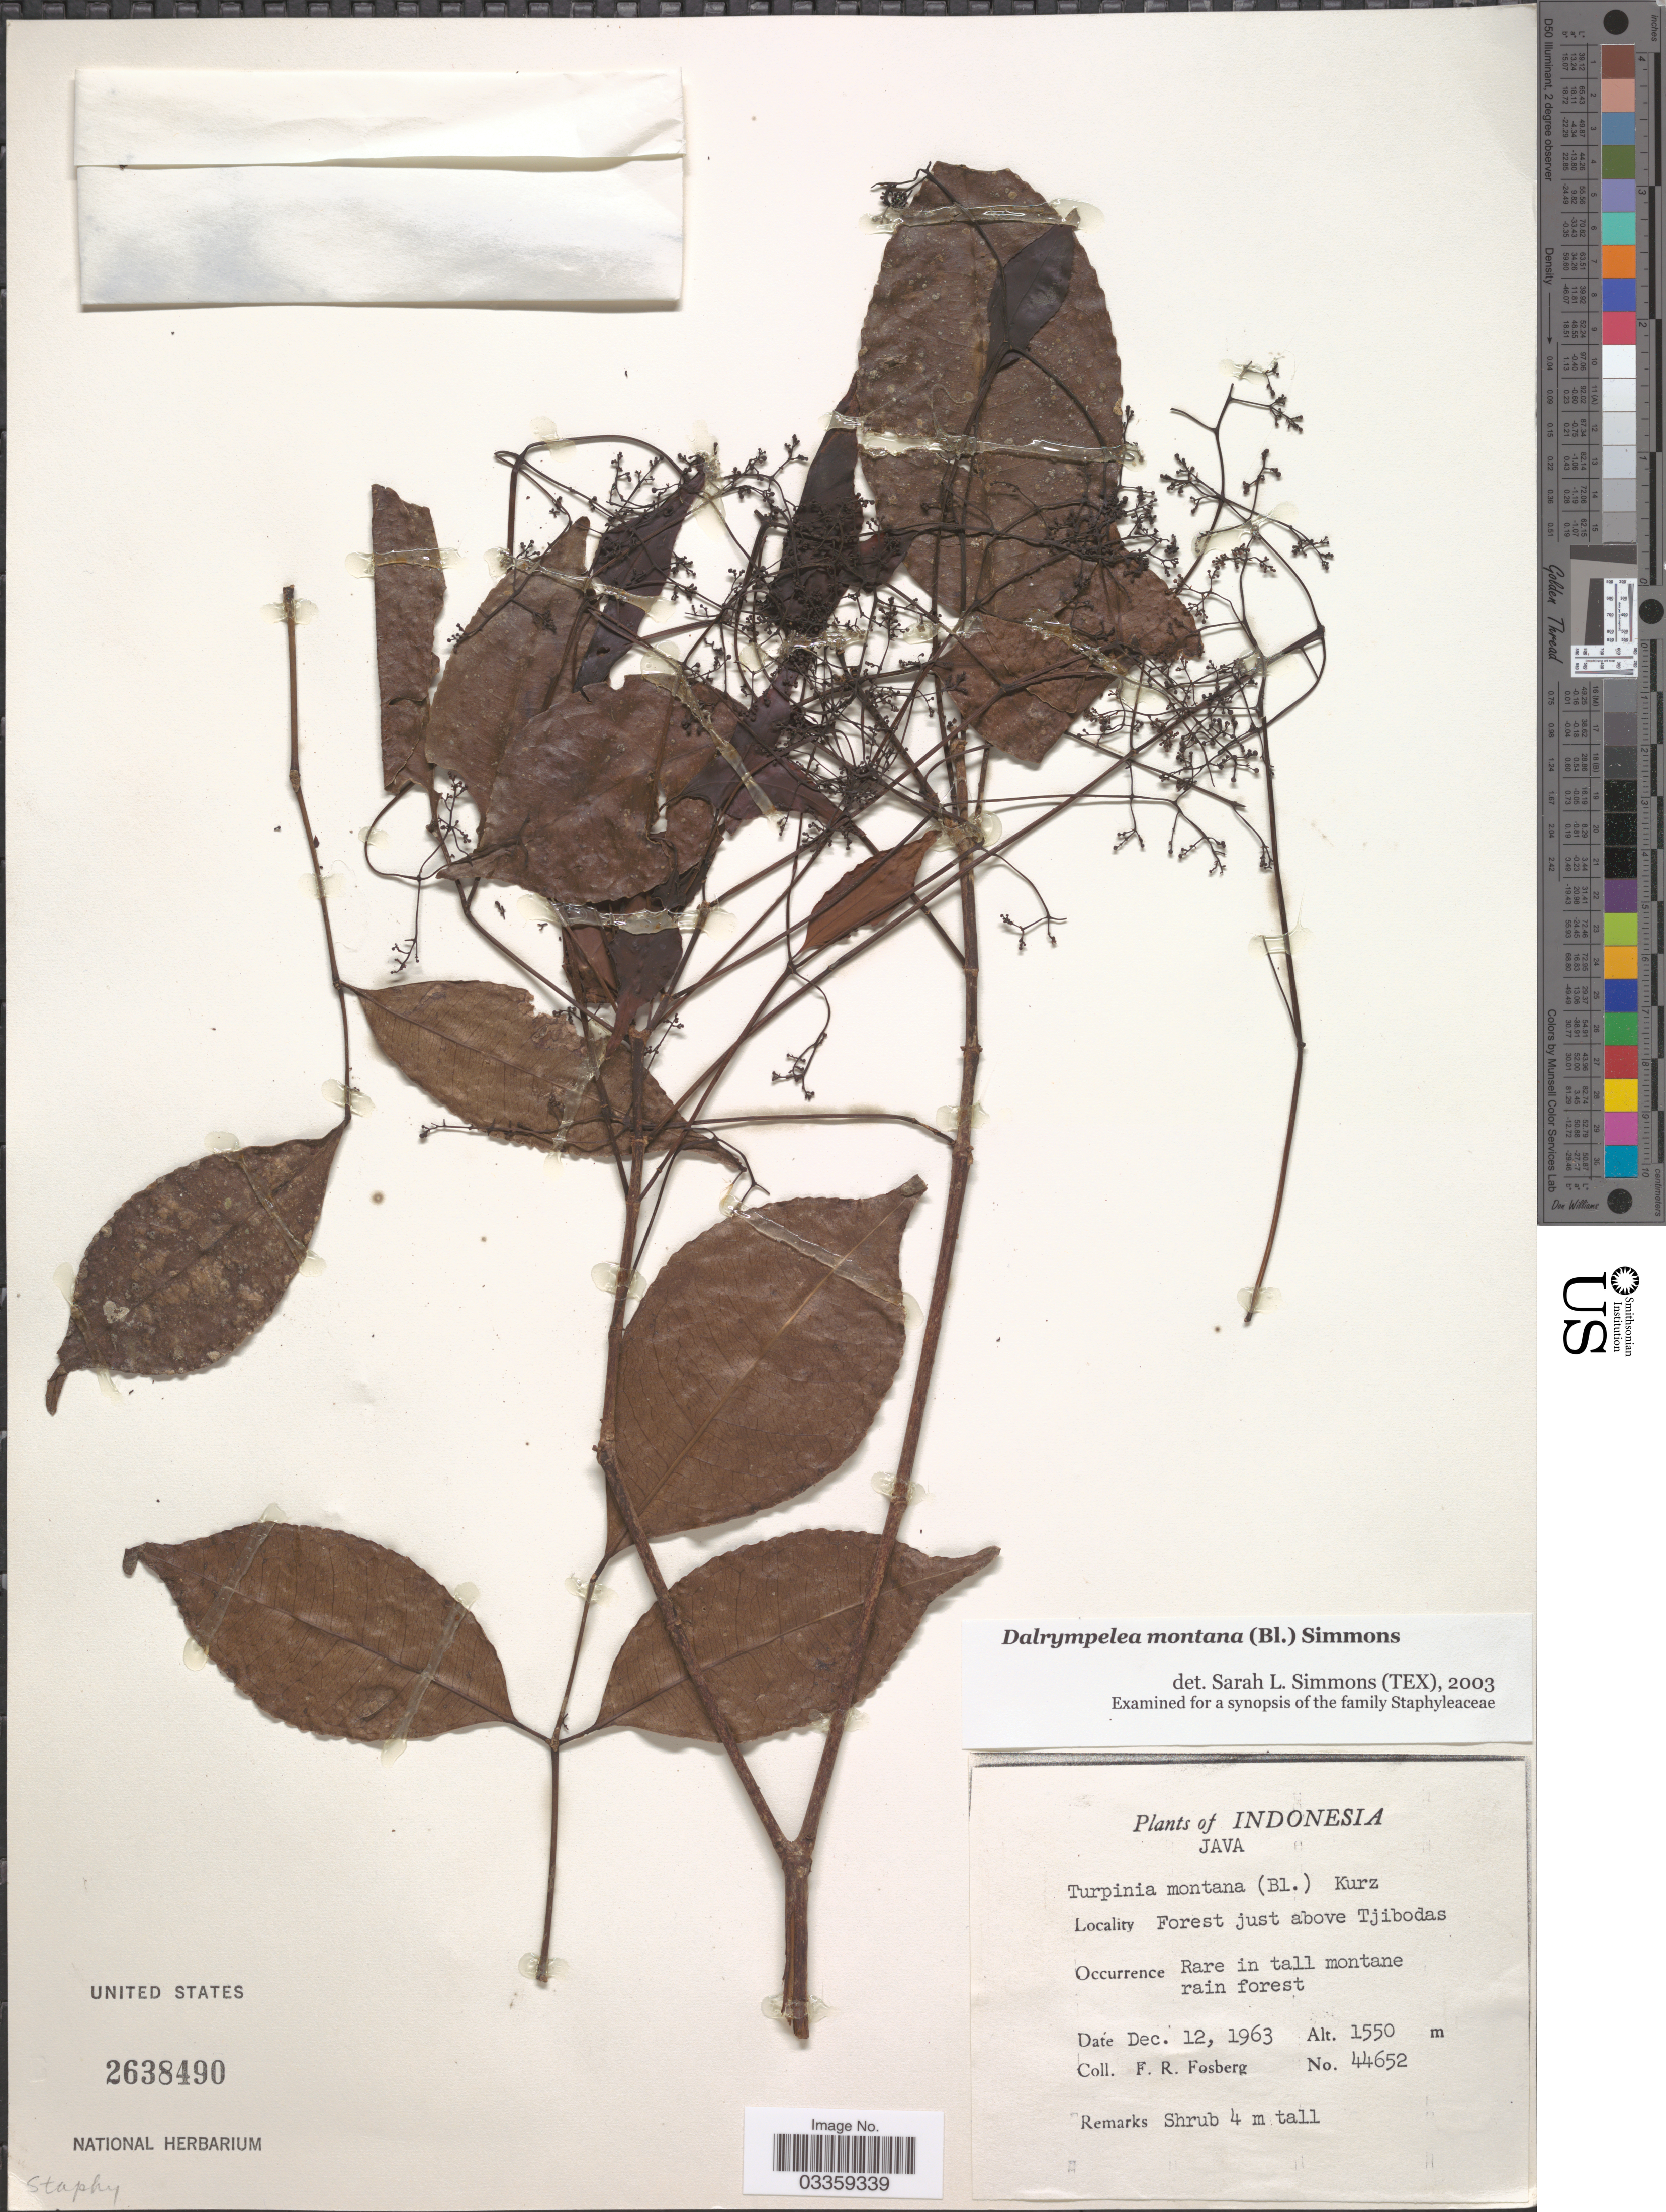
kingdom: Plantae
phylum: Tracheophyta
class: Magnoliopsida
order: Crossosomatales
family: Staphyleaceae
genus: Turpinia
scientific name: Turpinia montana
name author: (Blume) Kurz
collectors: F. R. Fosberg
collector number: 44652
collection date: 1963-12-12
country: Indonesia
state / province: Java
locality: Forest just above Tjibodas.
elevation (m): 1550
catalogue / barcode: US 2638490